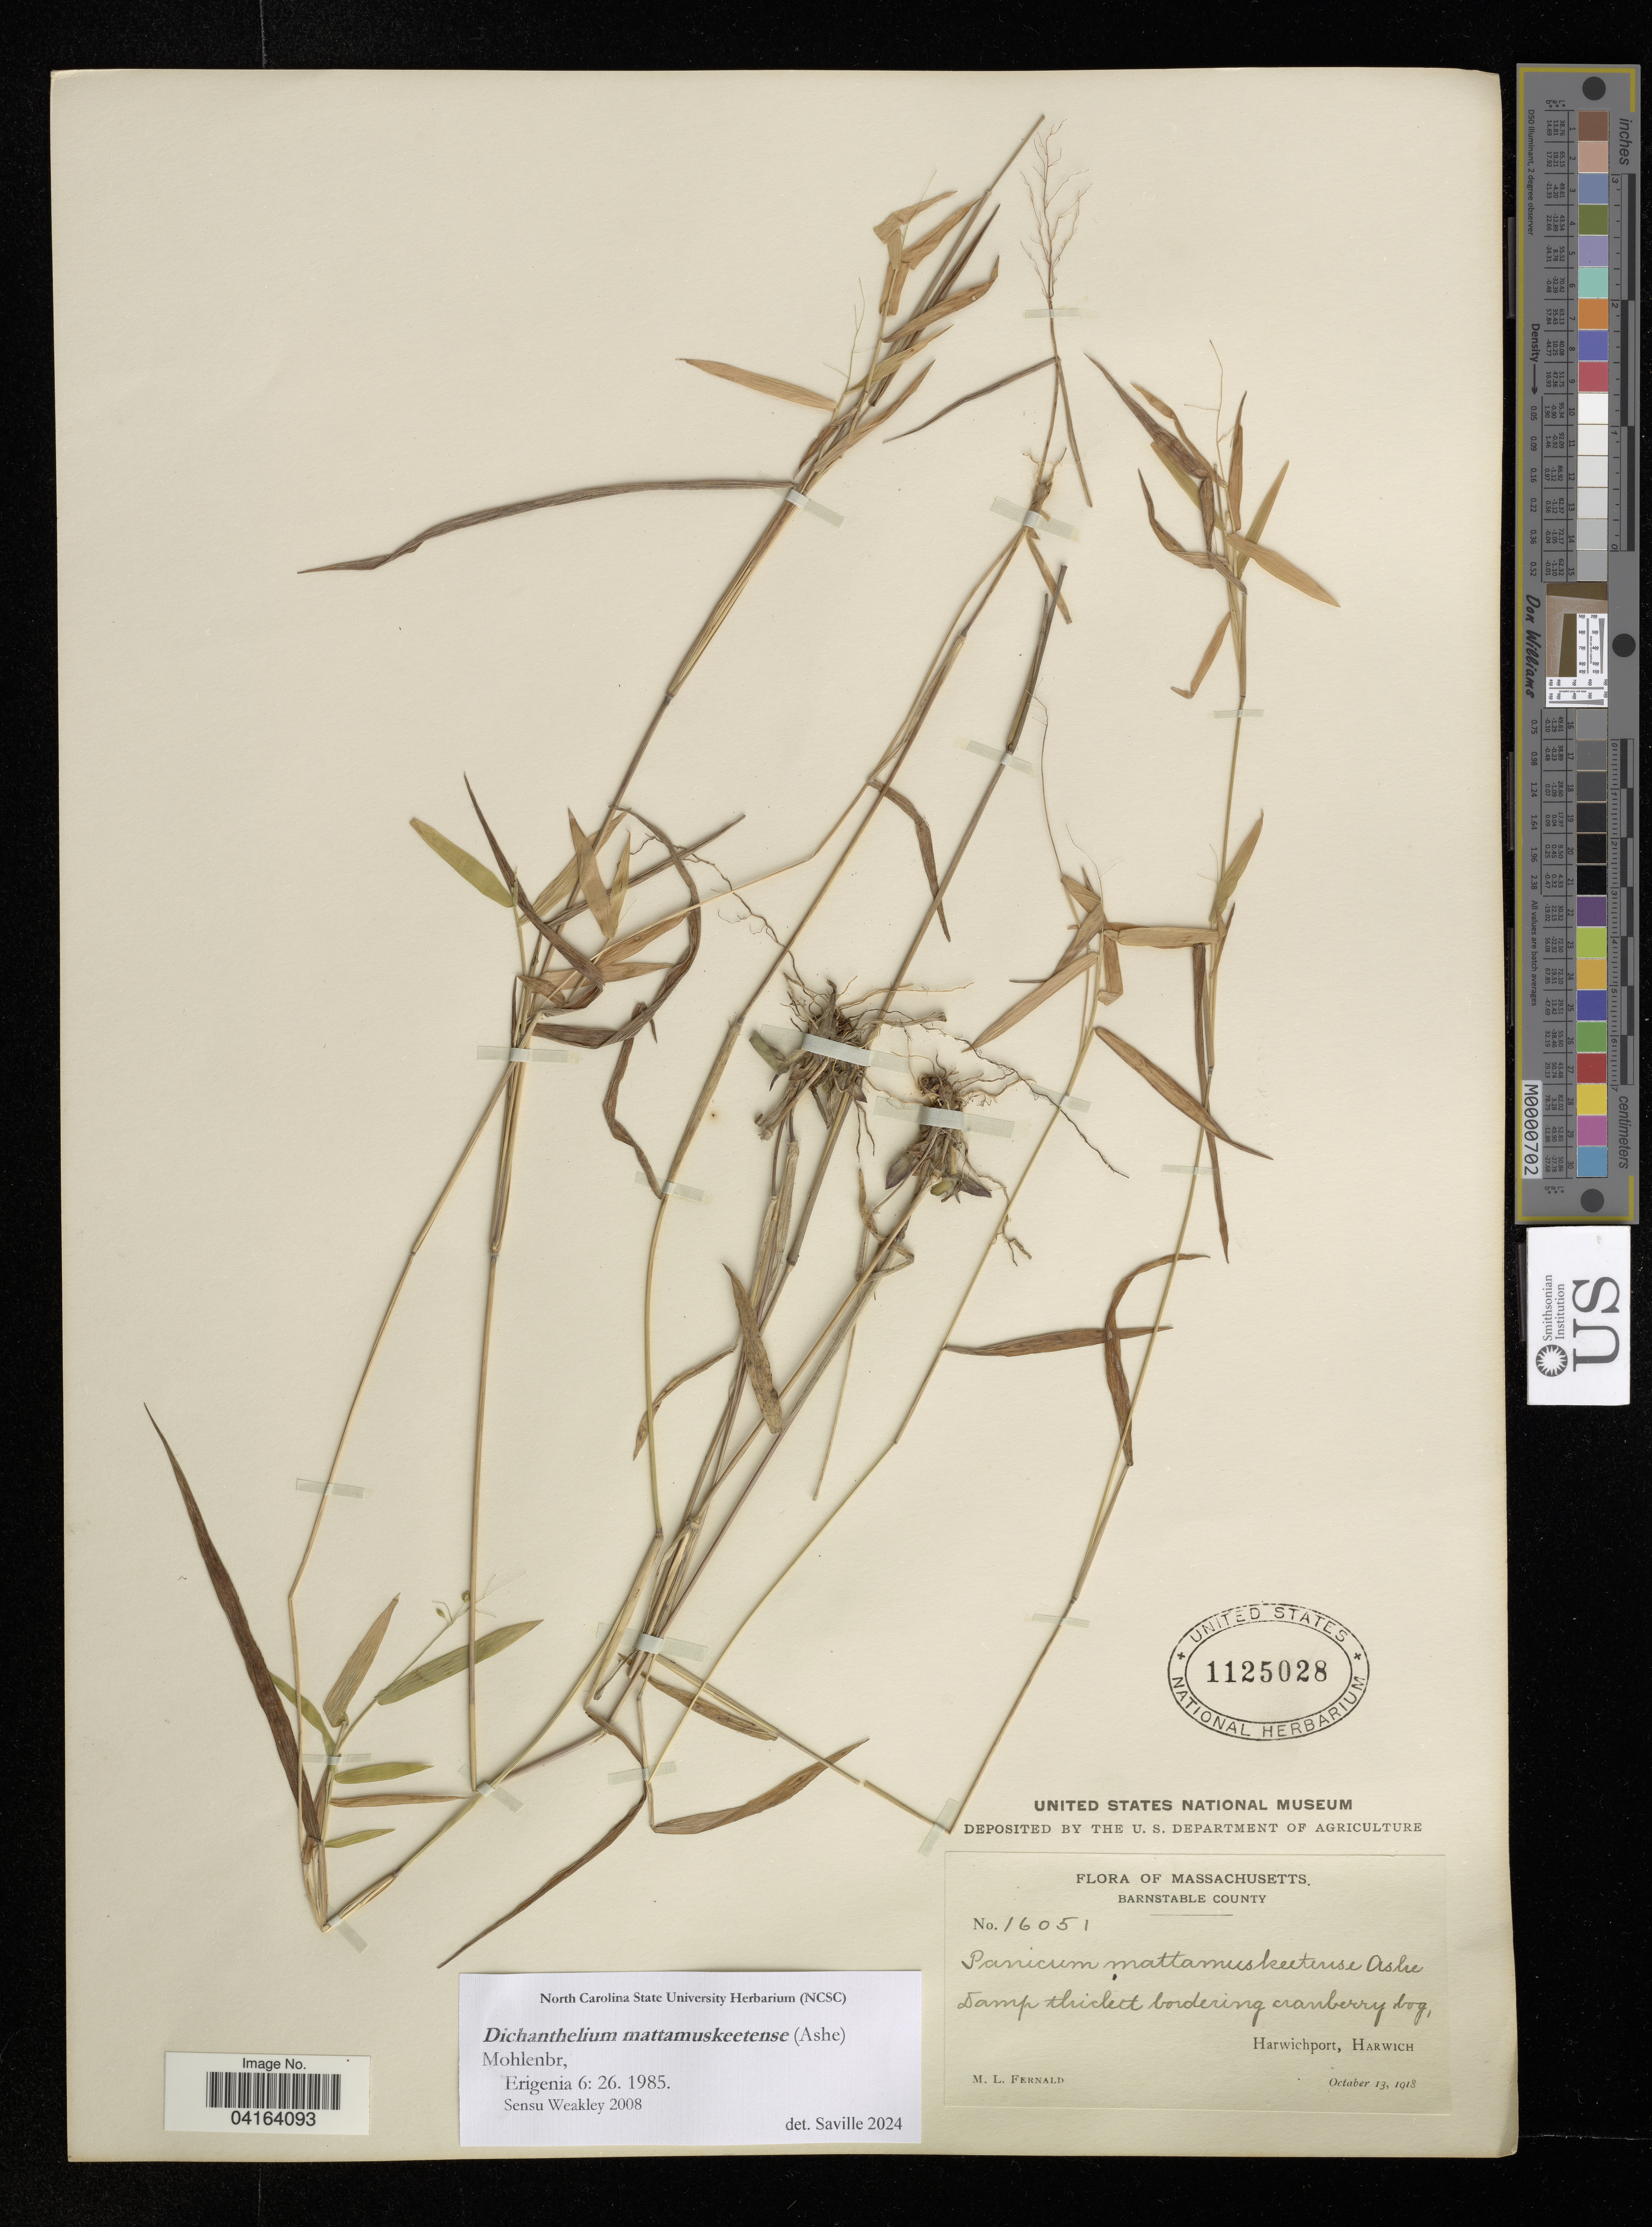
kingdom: Plantae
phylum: Tracheophyta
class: Liliopsida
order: Poales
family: Poaceae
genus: Dichanthelium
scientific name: Dichanthelium mattamuskeetense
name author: (Ashe) Mohlenbr.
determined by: Saville, A. C., (NCSC), North Carolina State University (UNITED STATES)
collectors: M. L. Fernald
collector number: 16051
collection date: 1918-10-13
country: United States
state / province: Massachusetts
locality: Barnstable County. Harwichport, Harwich.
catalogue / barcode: US 1125028